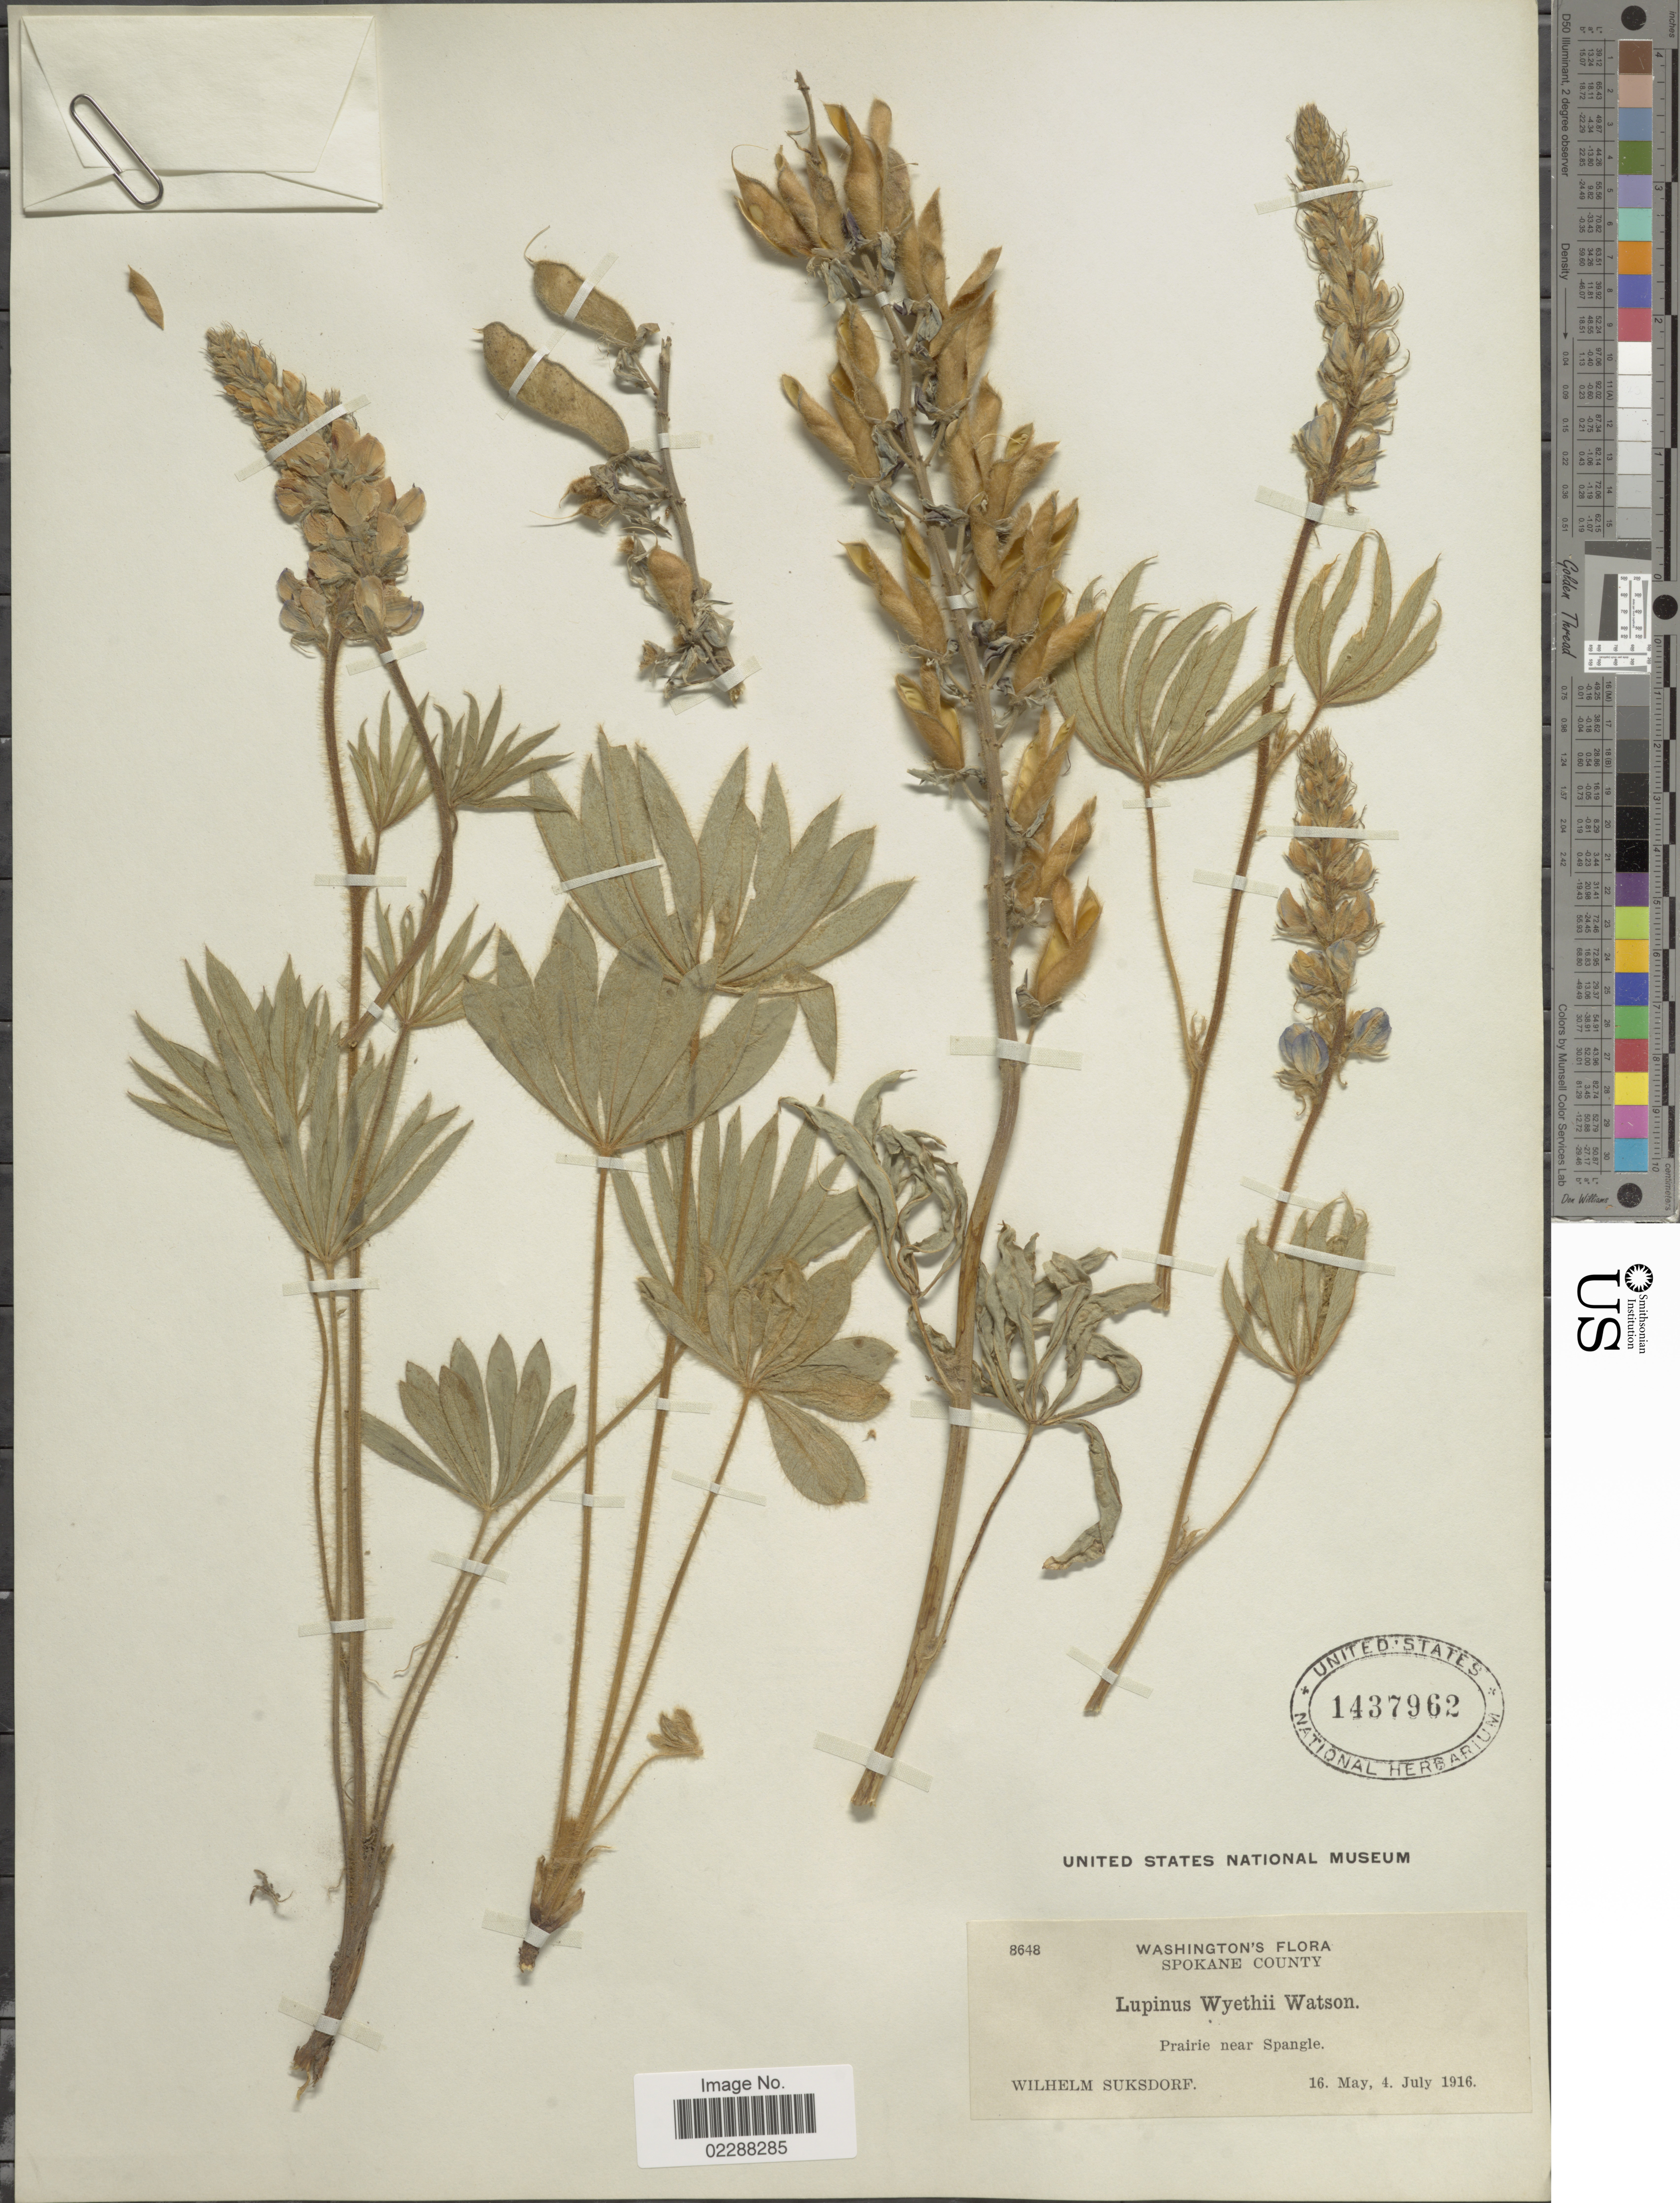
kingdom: Plantae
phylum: Tracheophyta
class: Magnoliopsida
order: Fabales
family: Fabaceae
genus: Lupinus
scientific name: Lupinus wyethii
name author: S. Watson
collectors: W. N. Suksdorf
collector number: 8648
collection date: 1916-05-16/1916-07-04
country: United States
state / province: Washington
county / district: Spokane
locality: Spokane County, near Spangle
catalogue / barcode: US 1437962